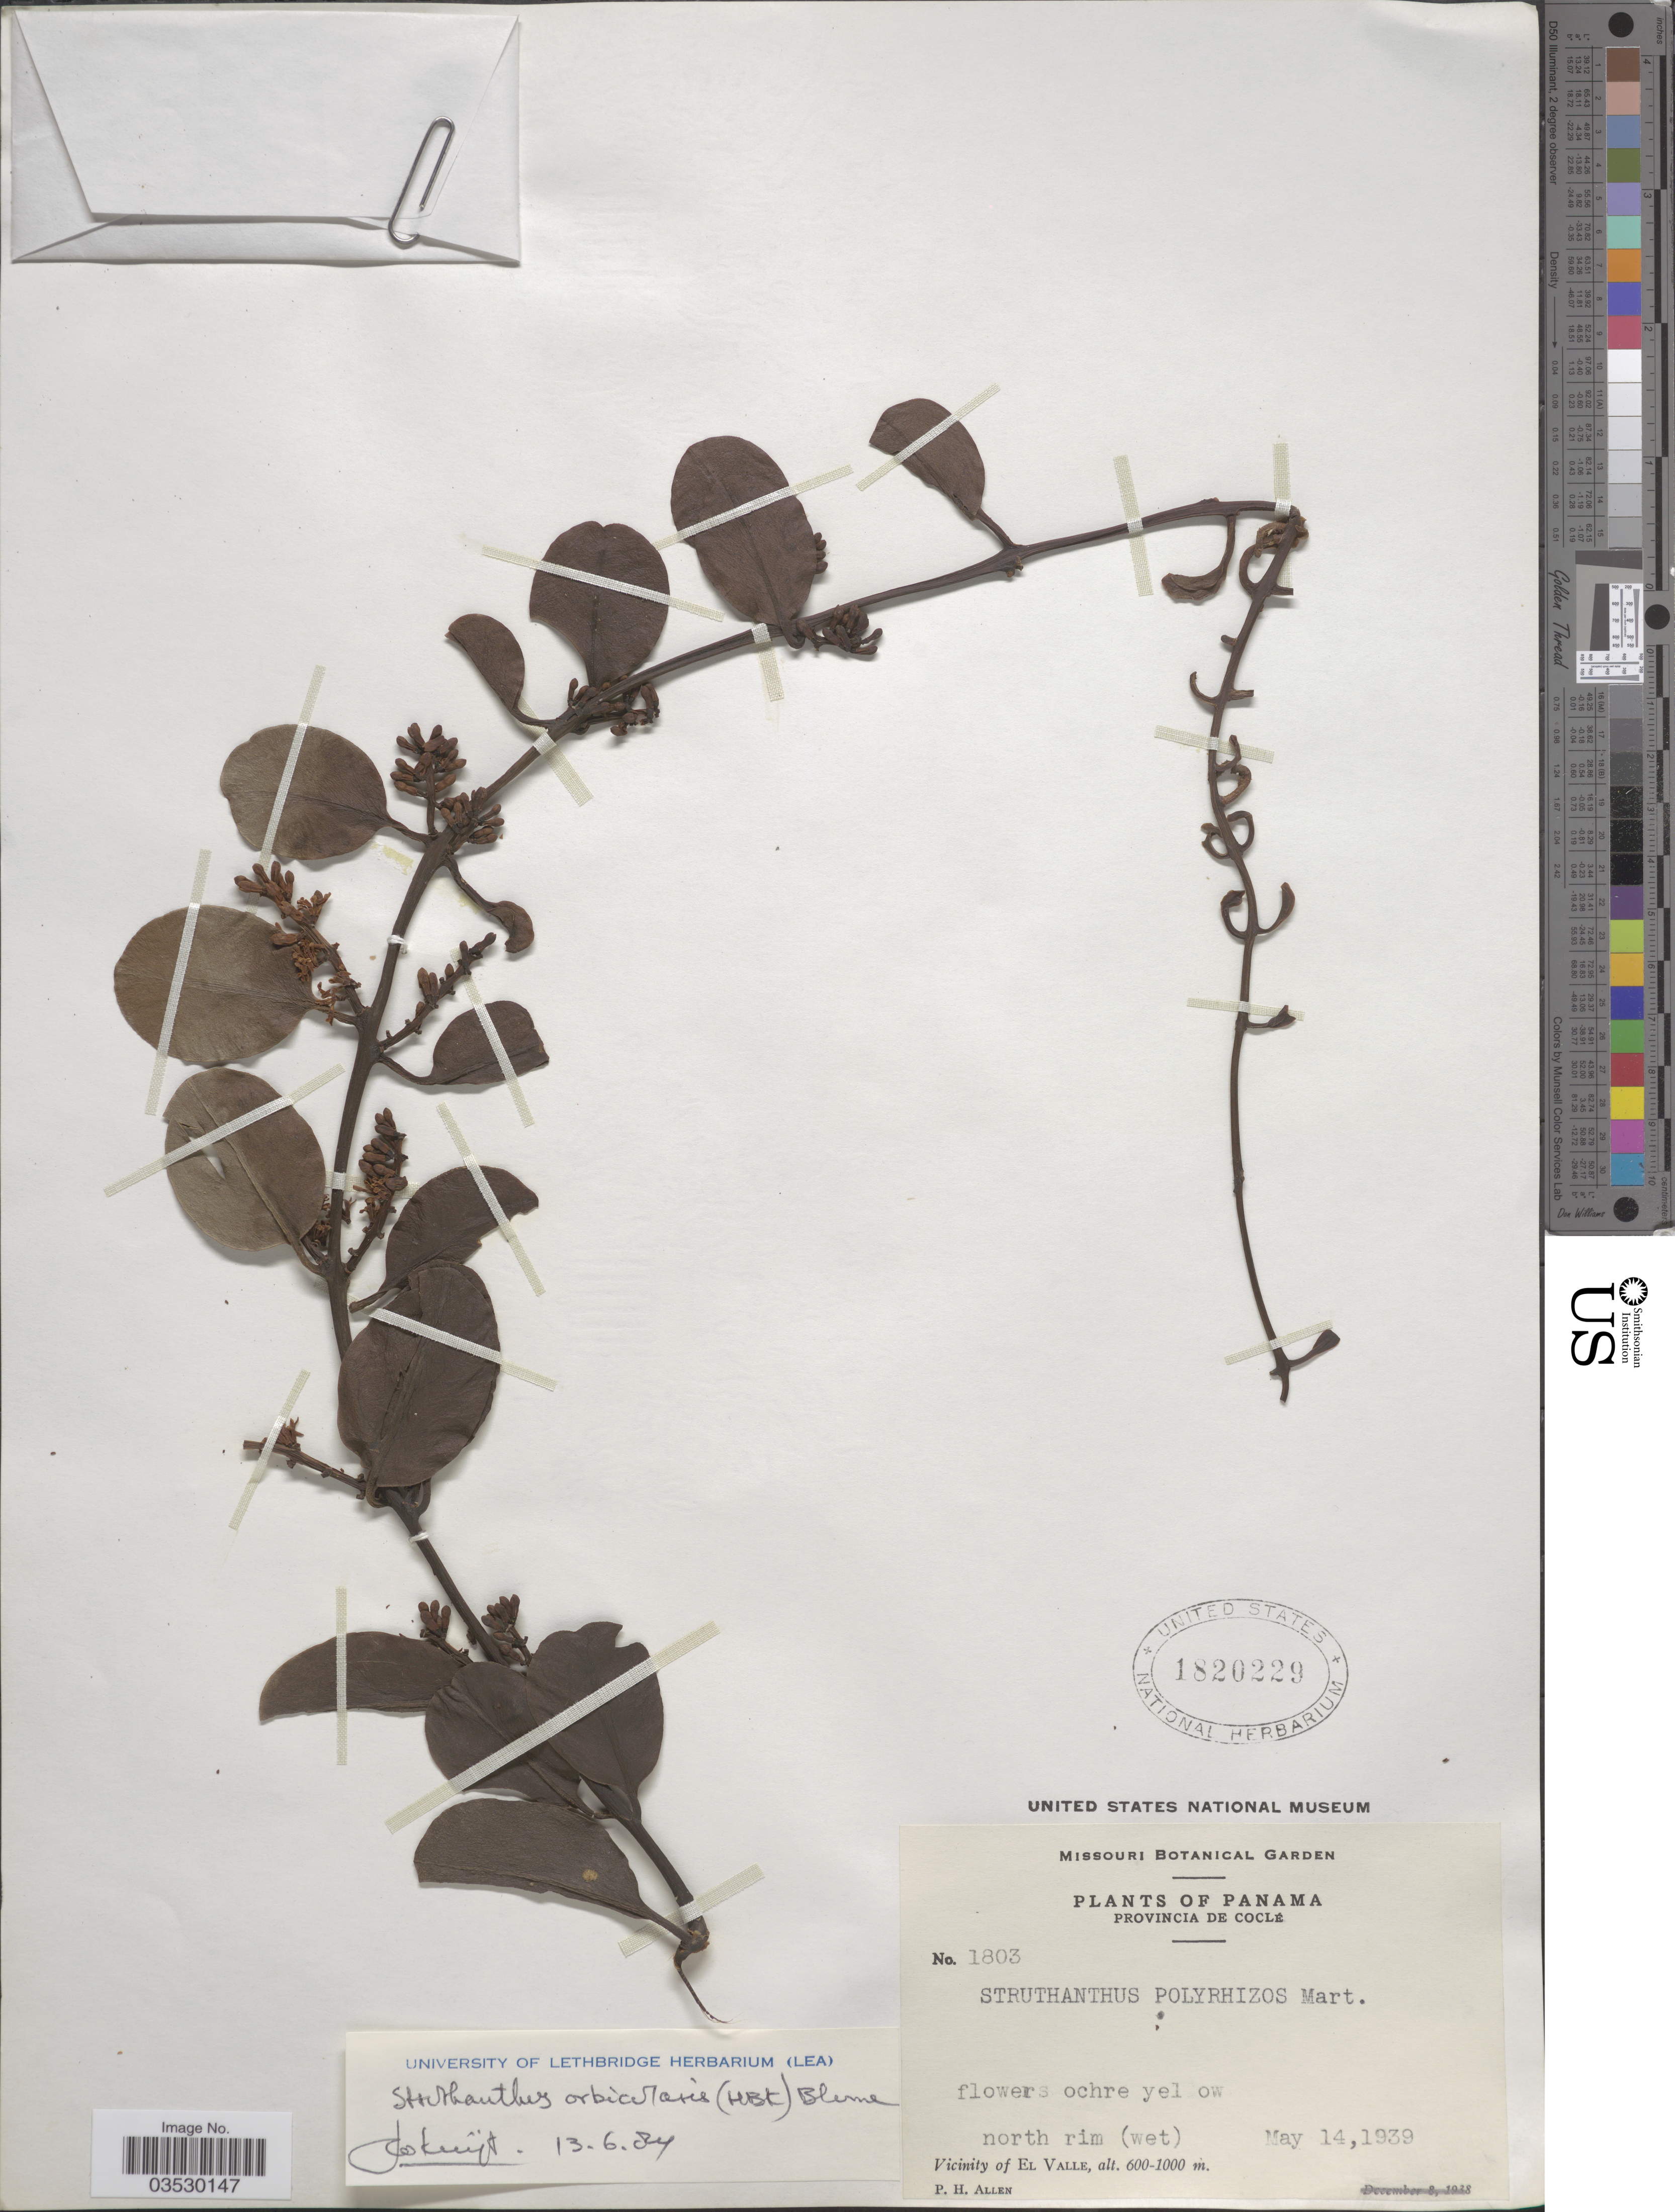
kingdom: Plantae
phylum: Tracheophyta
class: Magnoliopsida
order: Santalales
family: Loranthaceae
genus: Struthanthus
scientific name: Struthanthus orbicularis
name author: (Kunth) Blume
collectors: P. H. Allen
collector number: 1803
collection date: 1939-05-14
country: Panama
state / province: Coclé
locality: North rim. Vicinity of El Valle.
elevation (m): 600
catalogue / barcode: US 1820229